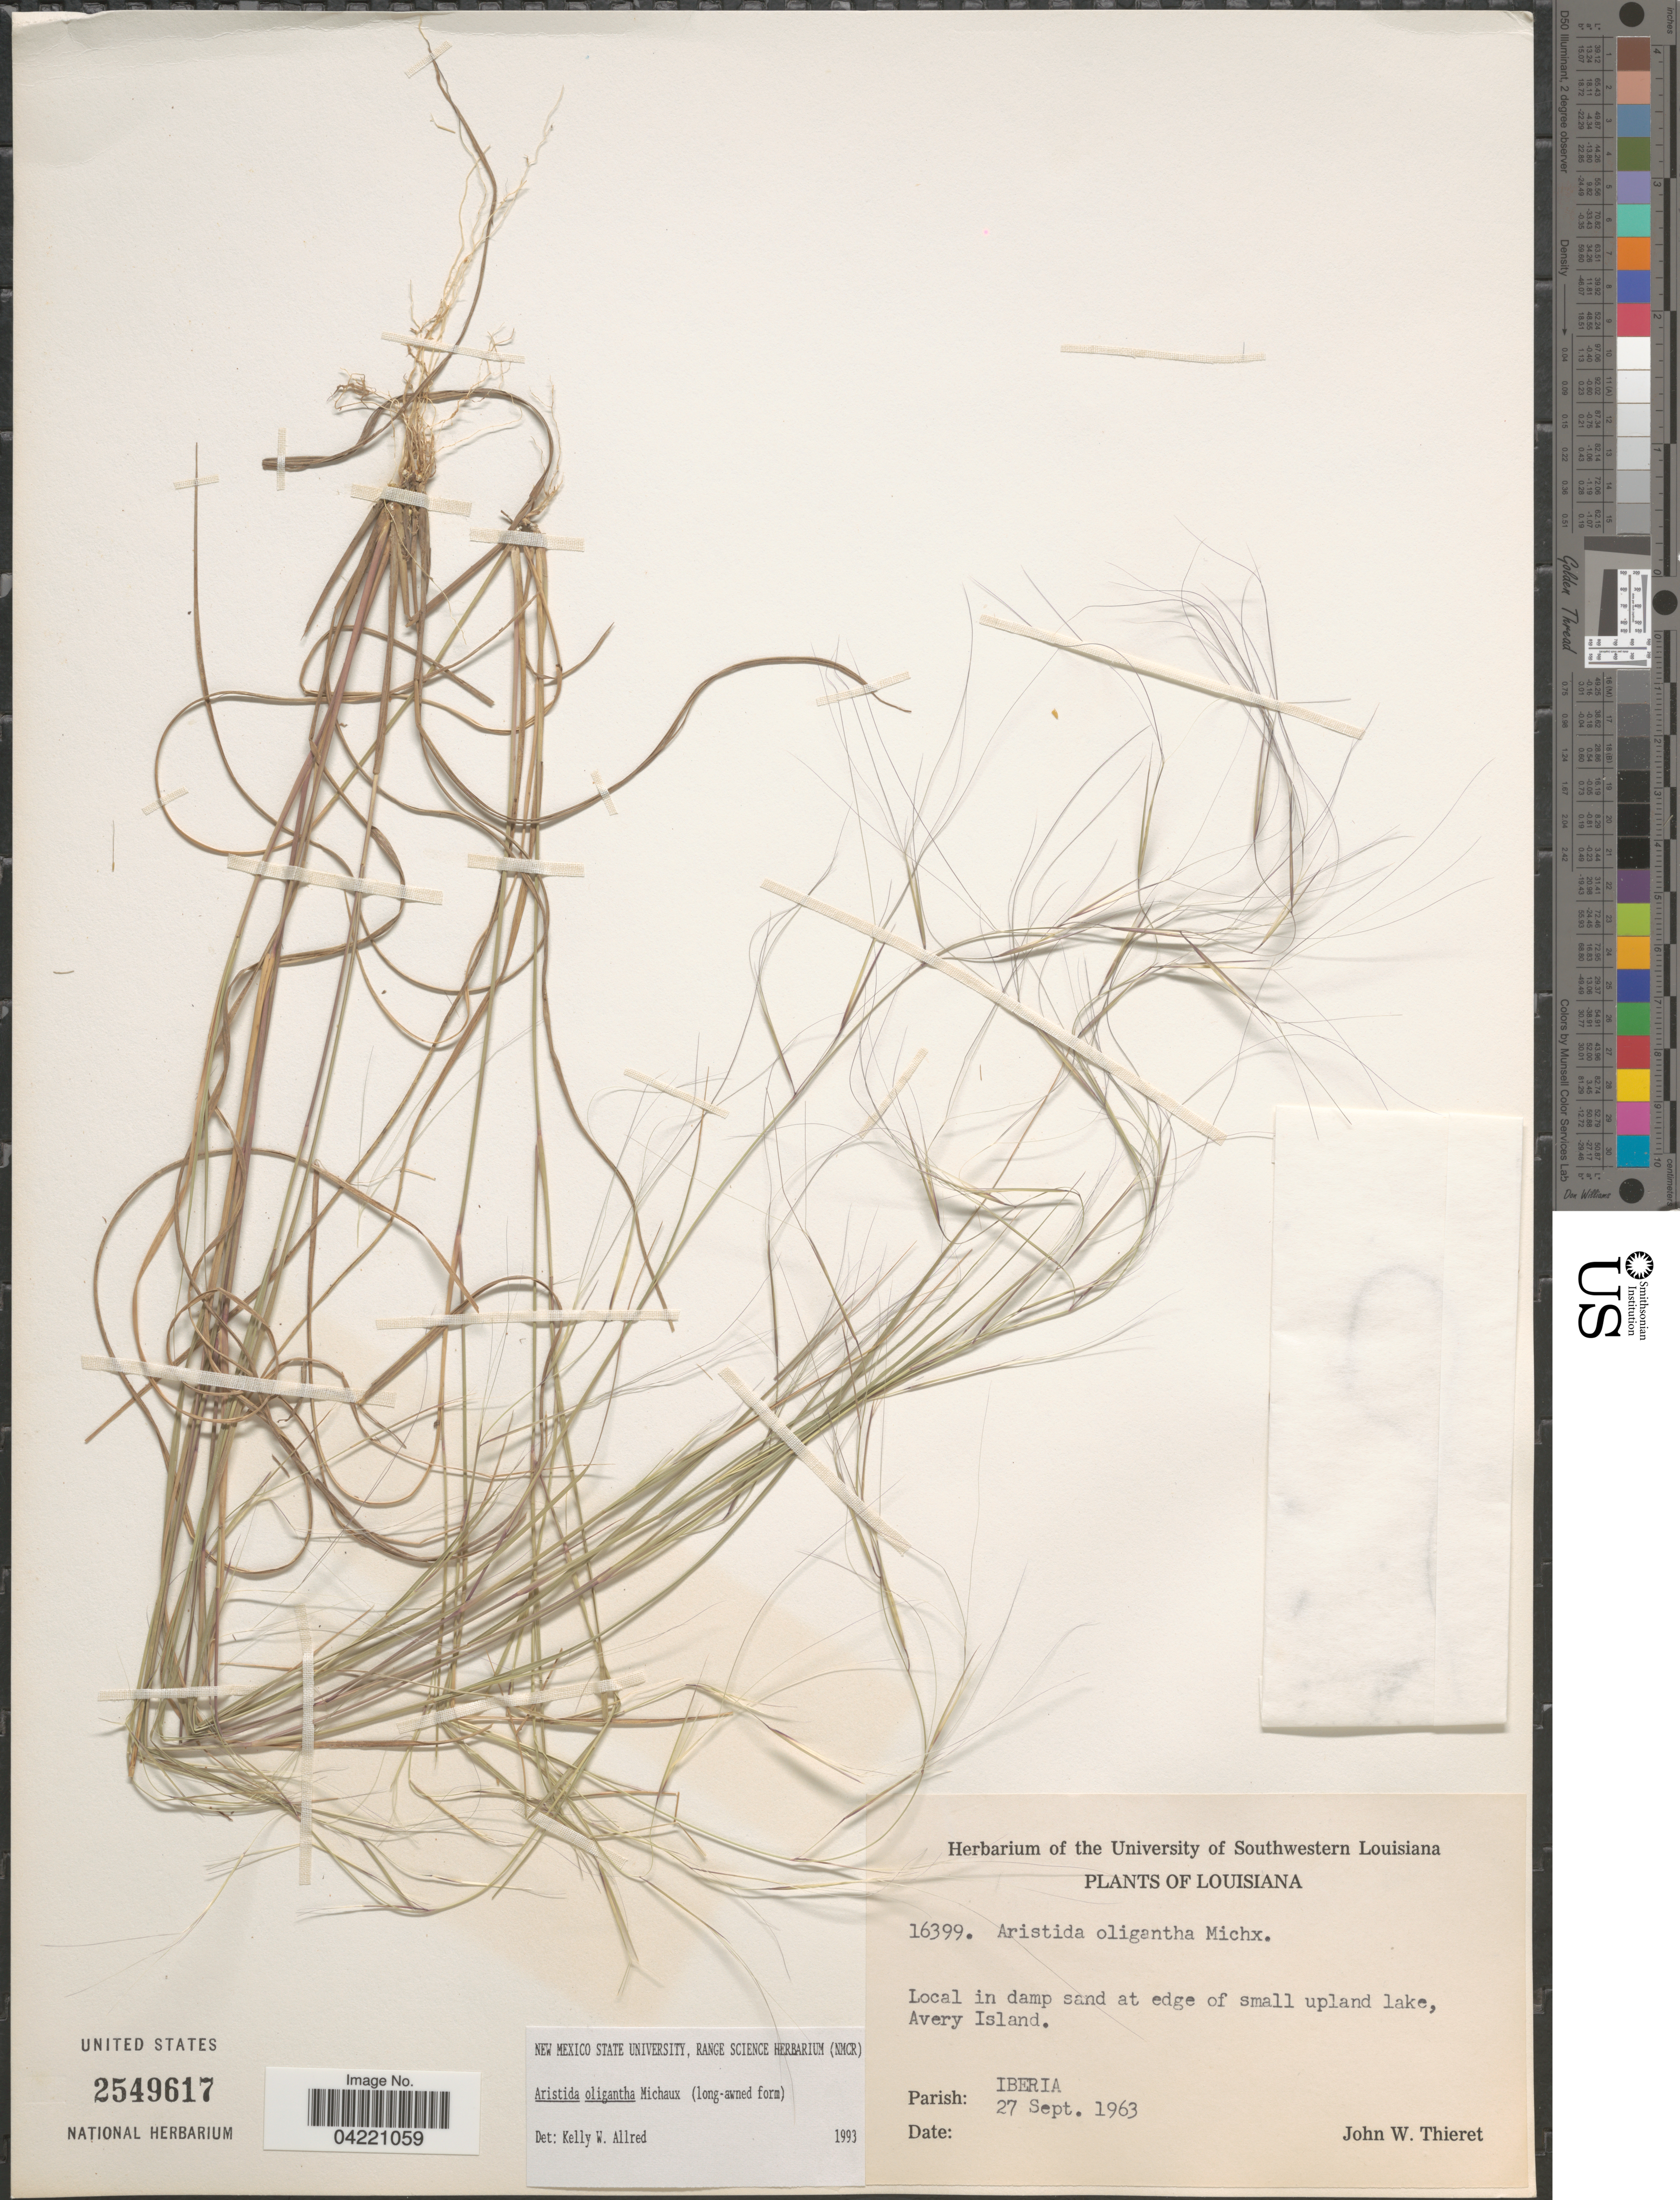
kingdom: Plantae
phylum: Tracheophyta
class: Liliopsida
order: Poales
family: Poaceae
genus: Aristida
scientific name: Aristida oligantha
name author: Michx.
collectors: J. W. Thieret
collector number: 16399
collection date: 1963-09-27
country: United States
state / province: Louisiana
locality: Local in damp sand at edge of small upland lake, Avery Island. Parish: Iberia.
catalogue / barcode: US 2549617